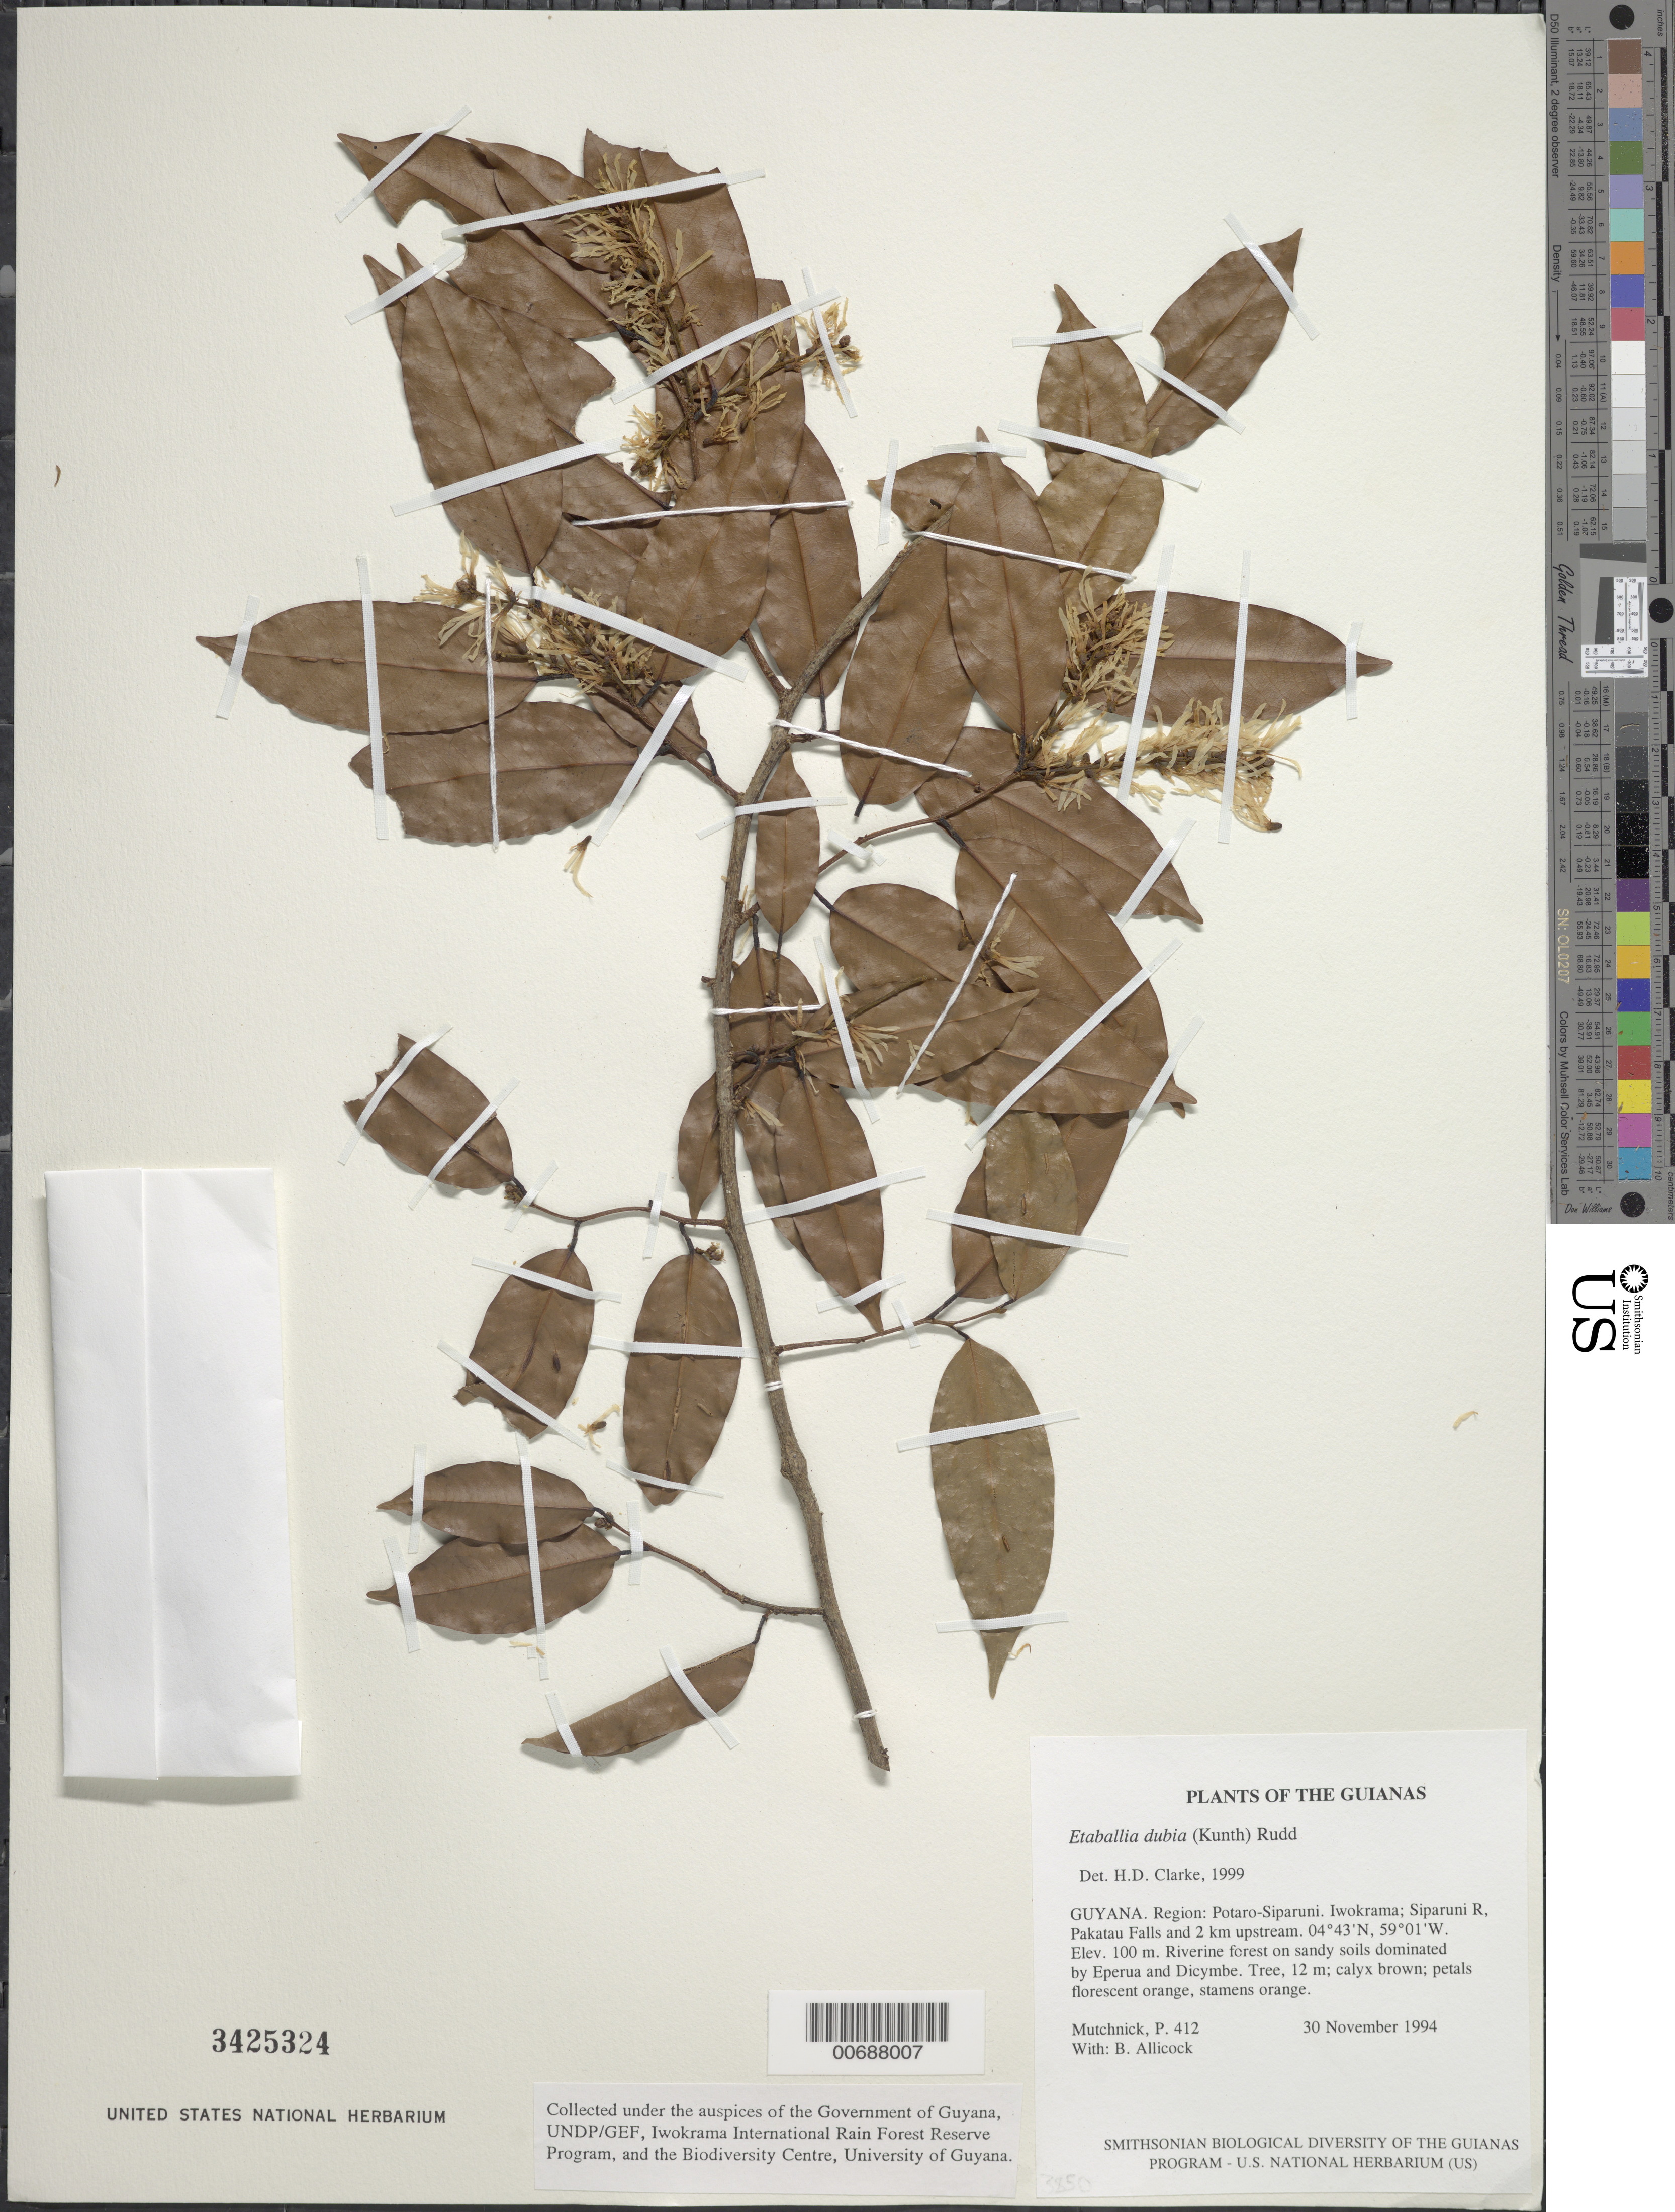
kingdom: Plantae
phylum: Tracheophyta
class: Magnoliopsida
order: Fabales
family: Fabaceae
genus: Pterocarpus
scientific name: Pterocarpus dubius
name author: (Kunth) Spreng.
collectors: P. Mutchnick & B. Allicock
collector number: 412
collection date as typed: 30 November 1994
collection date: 1994-11-30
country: Guyana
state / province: Potaro-Siparuni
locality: Iwokrama; Siparuni R, Pakatau Falls and 2 km upstream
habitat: Riverine forest on sandy soils dominated by Eperua and Dicymbe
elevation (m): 100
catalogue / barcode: US 3425324